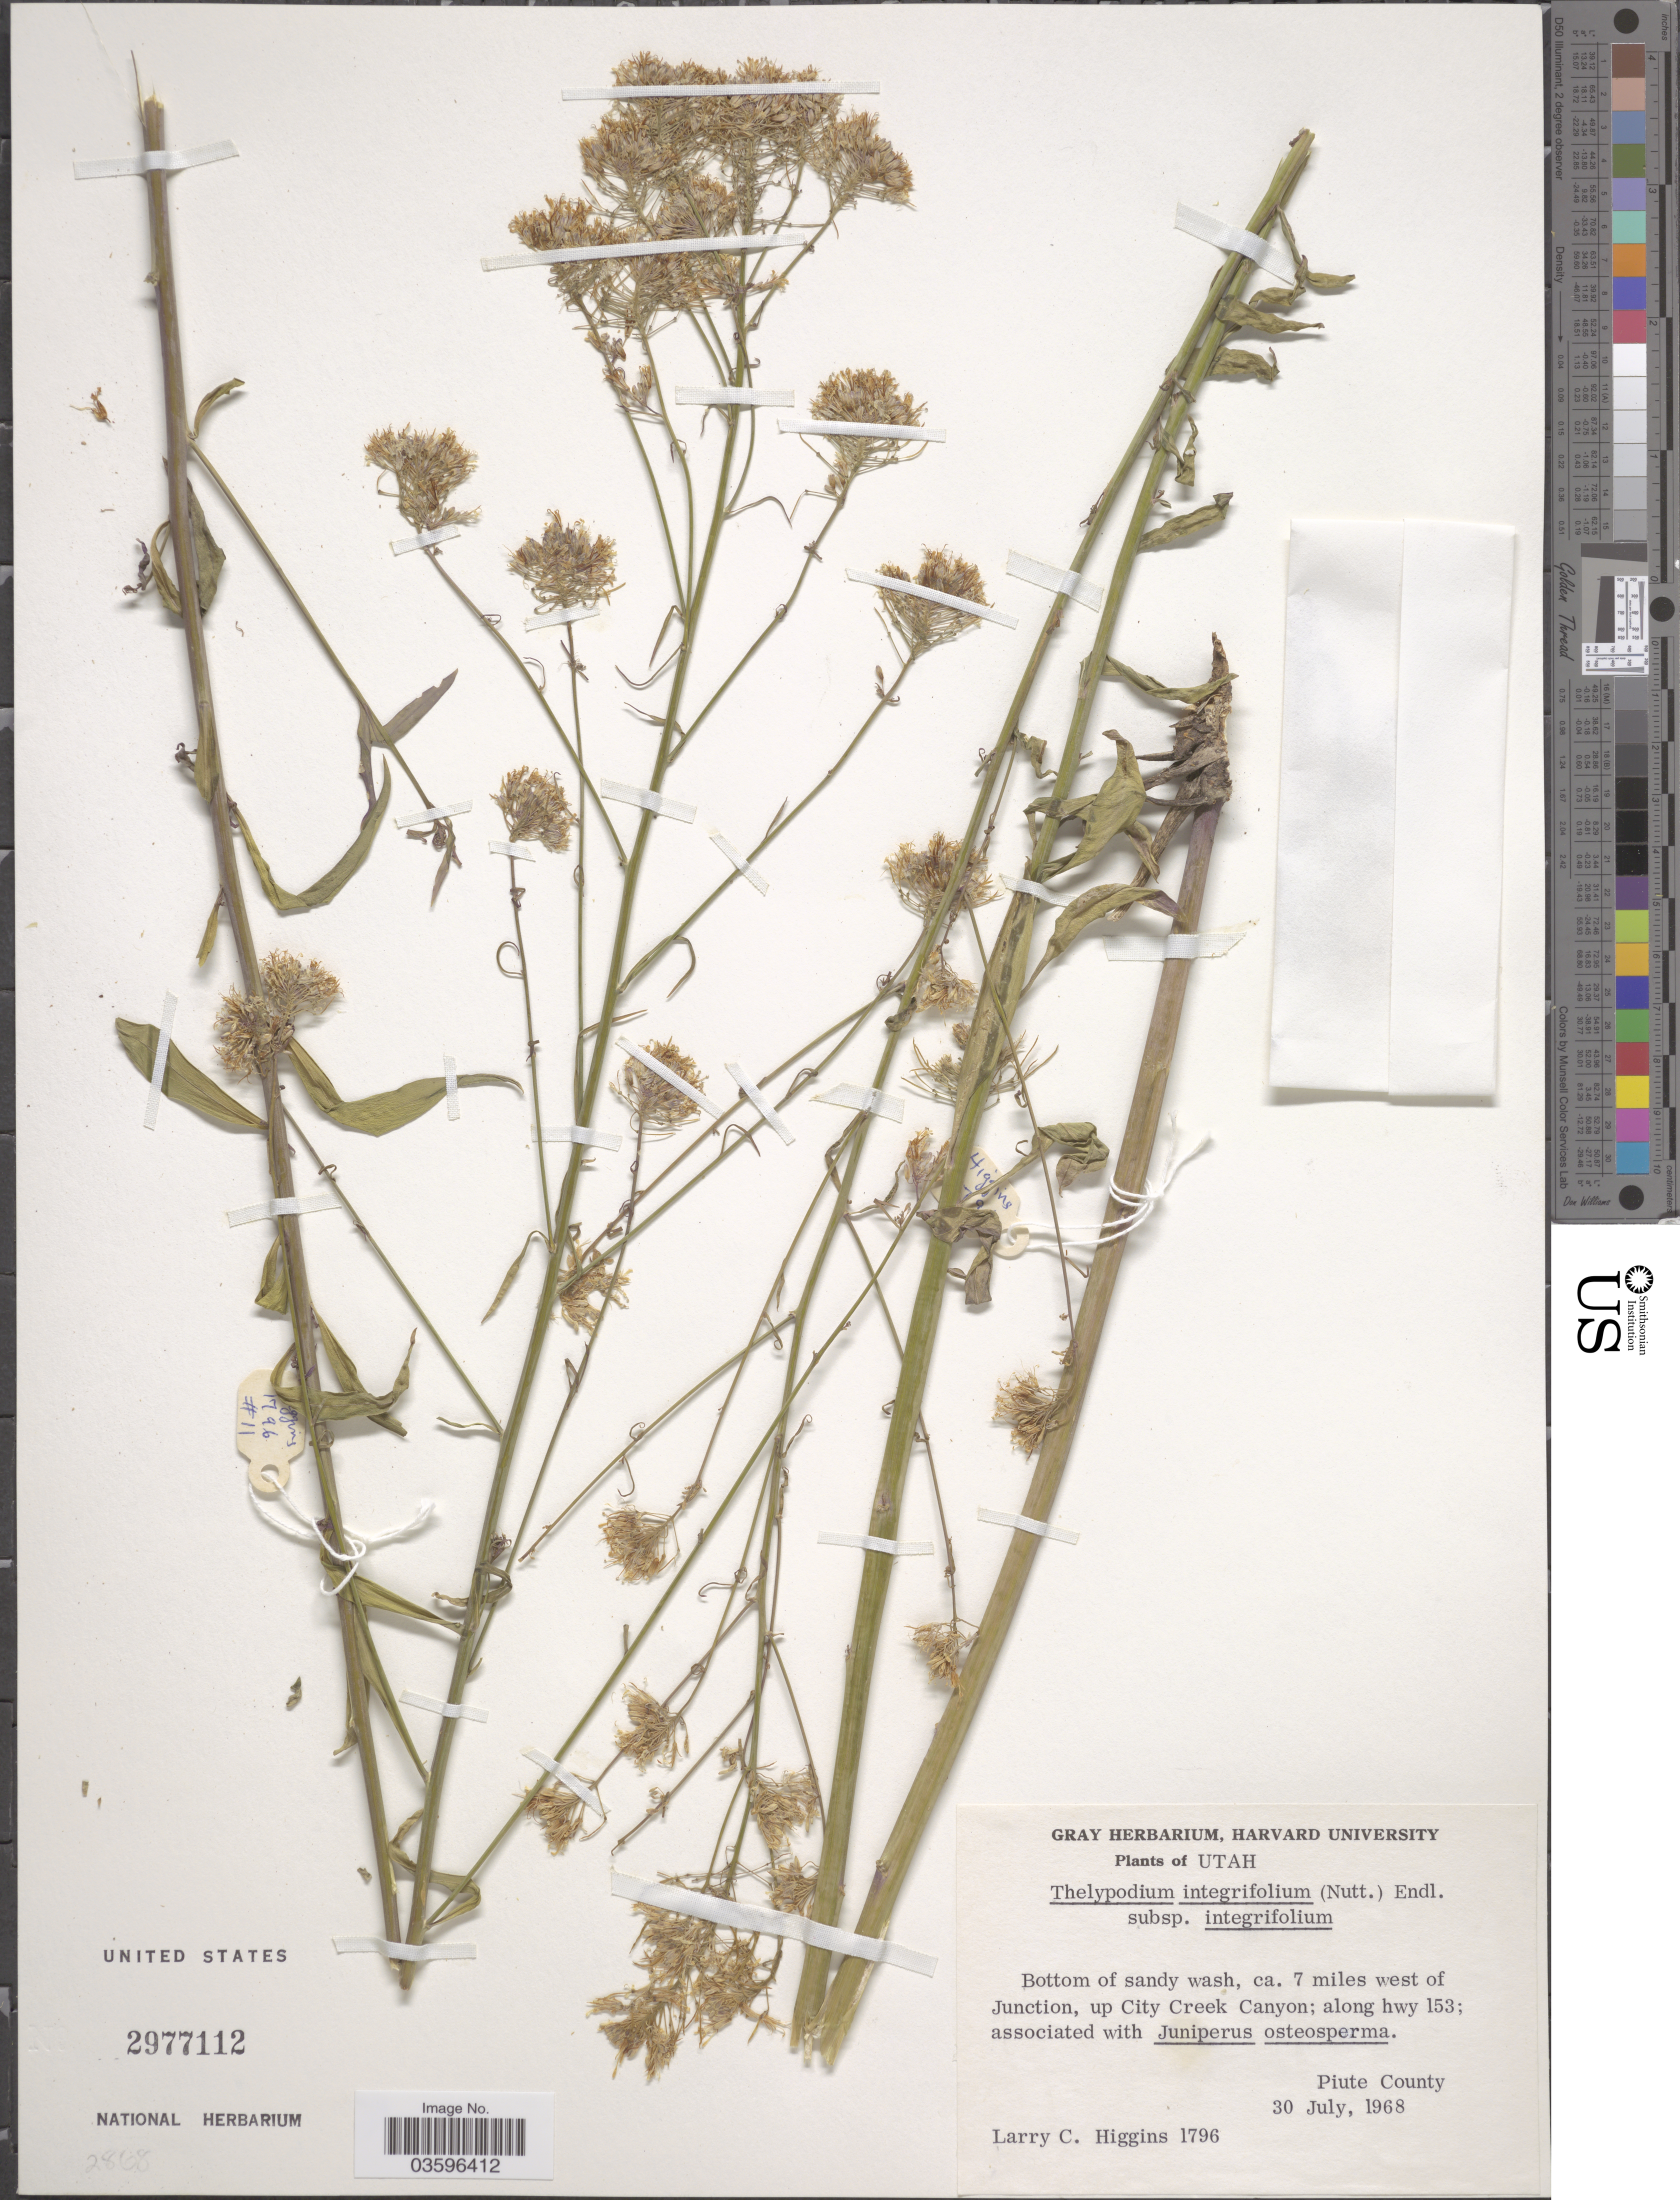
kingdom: Plantae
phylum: Tracheophyta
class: Magnoliopsida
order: Brassicales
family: Brassicaceae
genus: Thelypodium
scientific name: Thelypodium integrifolium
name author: (Nutt.) Endl.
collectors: L. Higgins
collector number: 1796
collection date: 1968-07-30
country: United States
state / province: Utah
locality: Ca. 7 miles west of Junction, up City Creek Canyon; along hwy 153. Piute County.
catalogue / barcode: US 2977112